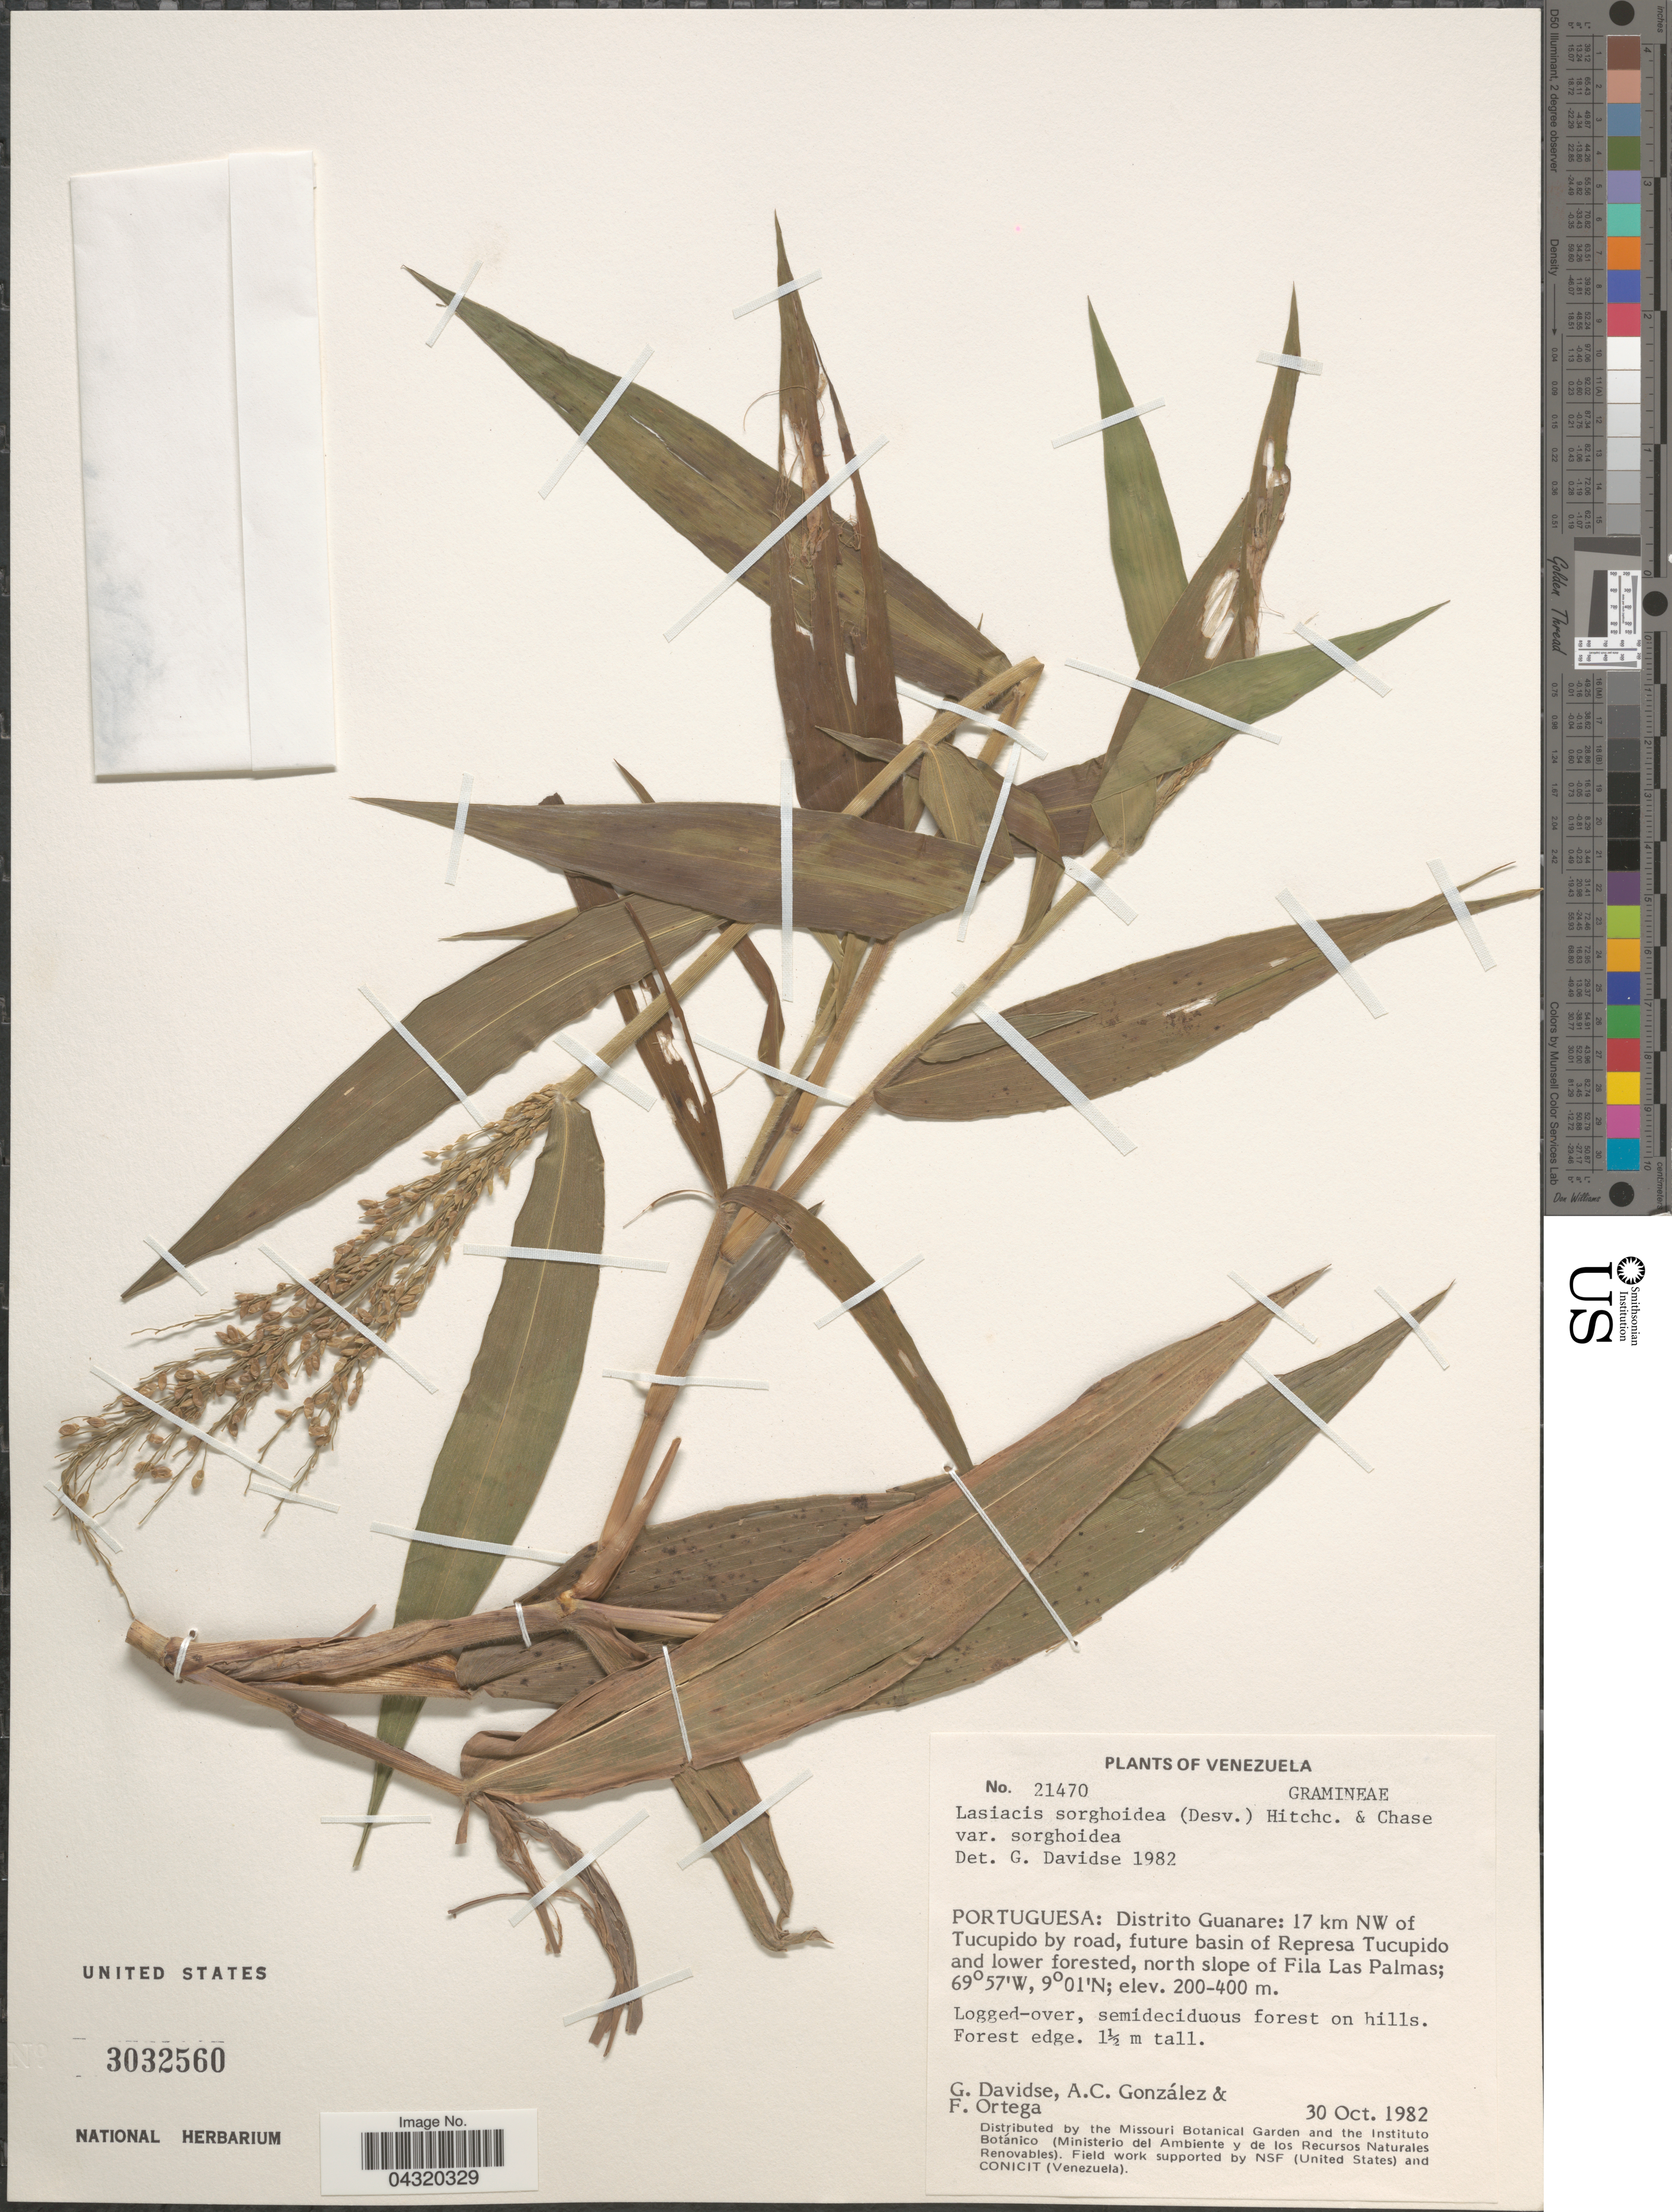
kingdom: Plantae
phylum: Tracheophyta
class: Liliopsida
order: Poales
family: Poaceae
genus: Lasiacis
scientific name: Lasiacis sorghoidea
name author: (Desv. ex Ham.) Hitchc. & Chase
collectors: G. Davidse, A. C. González & F. J. Ortega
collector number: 21470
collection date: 1982-10-30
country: Venezuela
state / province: Portuguesa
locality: Distrito Guanare: 17 km NW of Tucupido by road, future basin of Represa Tucupido and lower forested, north slope of Fila Las Palmas.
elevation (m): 200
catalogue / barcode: US 3032560